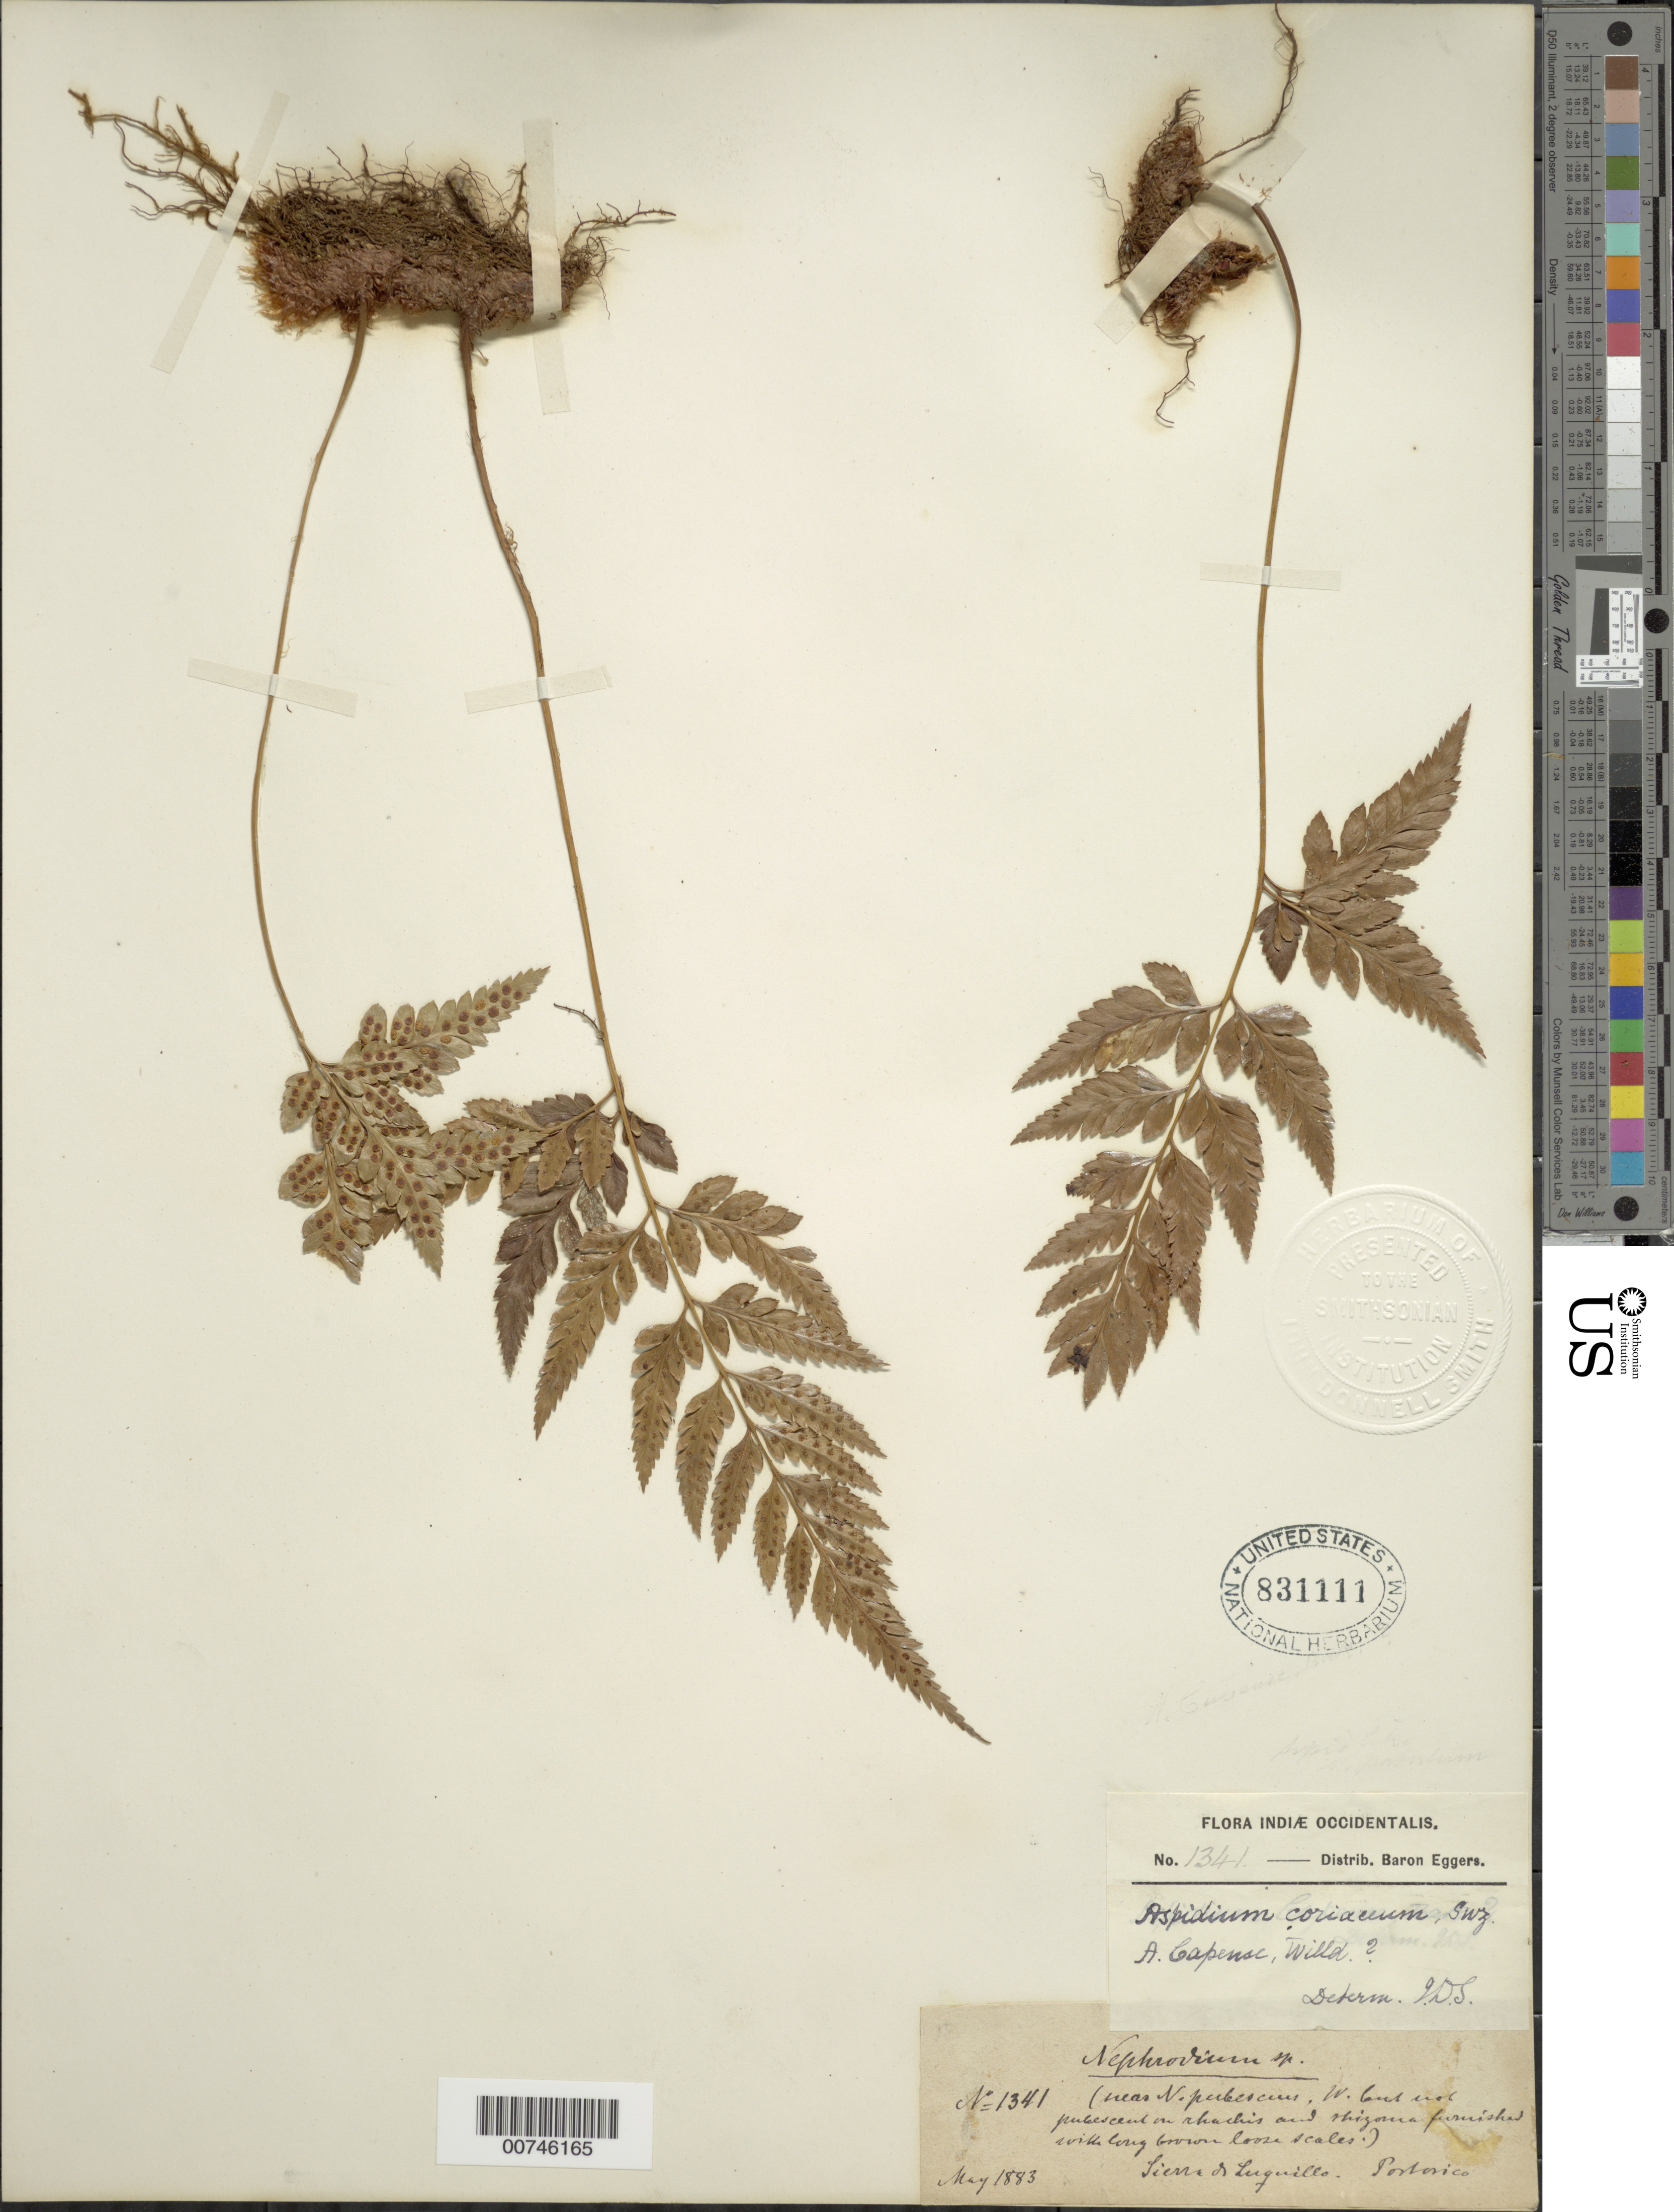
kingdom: Plantae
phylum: Tracheophyta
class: Polypodiopsida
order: Polypodiales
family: Dryopteridaceae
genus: Rumohra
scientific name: Rumohra adiantiformis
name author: (G. Forst.) Ching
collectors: H. F. A. von Eggers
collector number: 1341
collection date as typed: May 1883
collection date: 1883-05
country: Puerto Rico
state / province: Luquillo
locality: Sierra de Luquillo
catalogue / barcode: US 831111